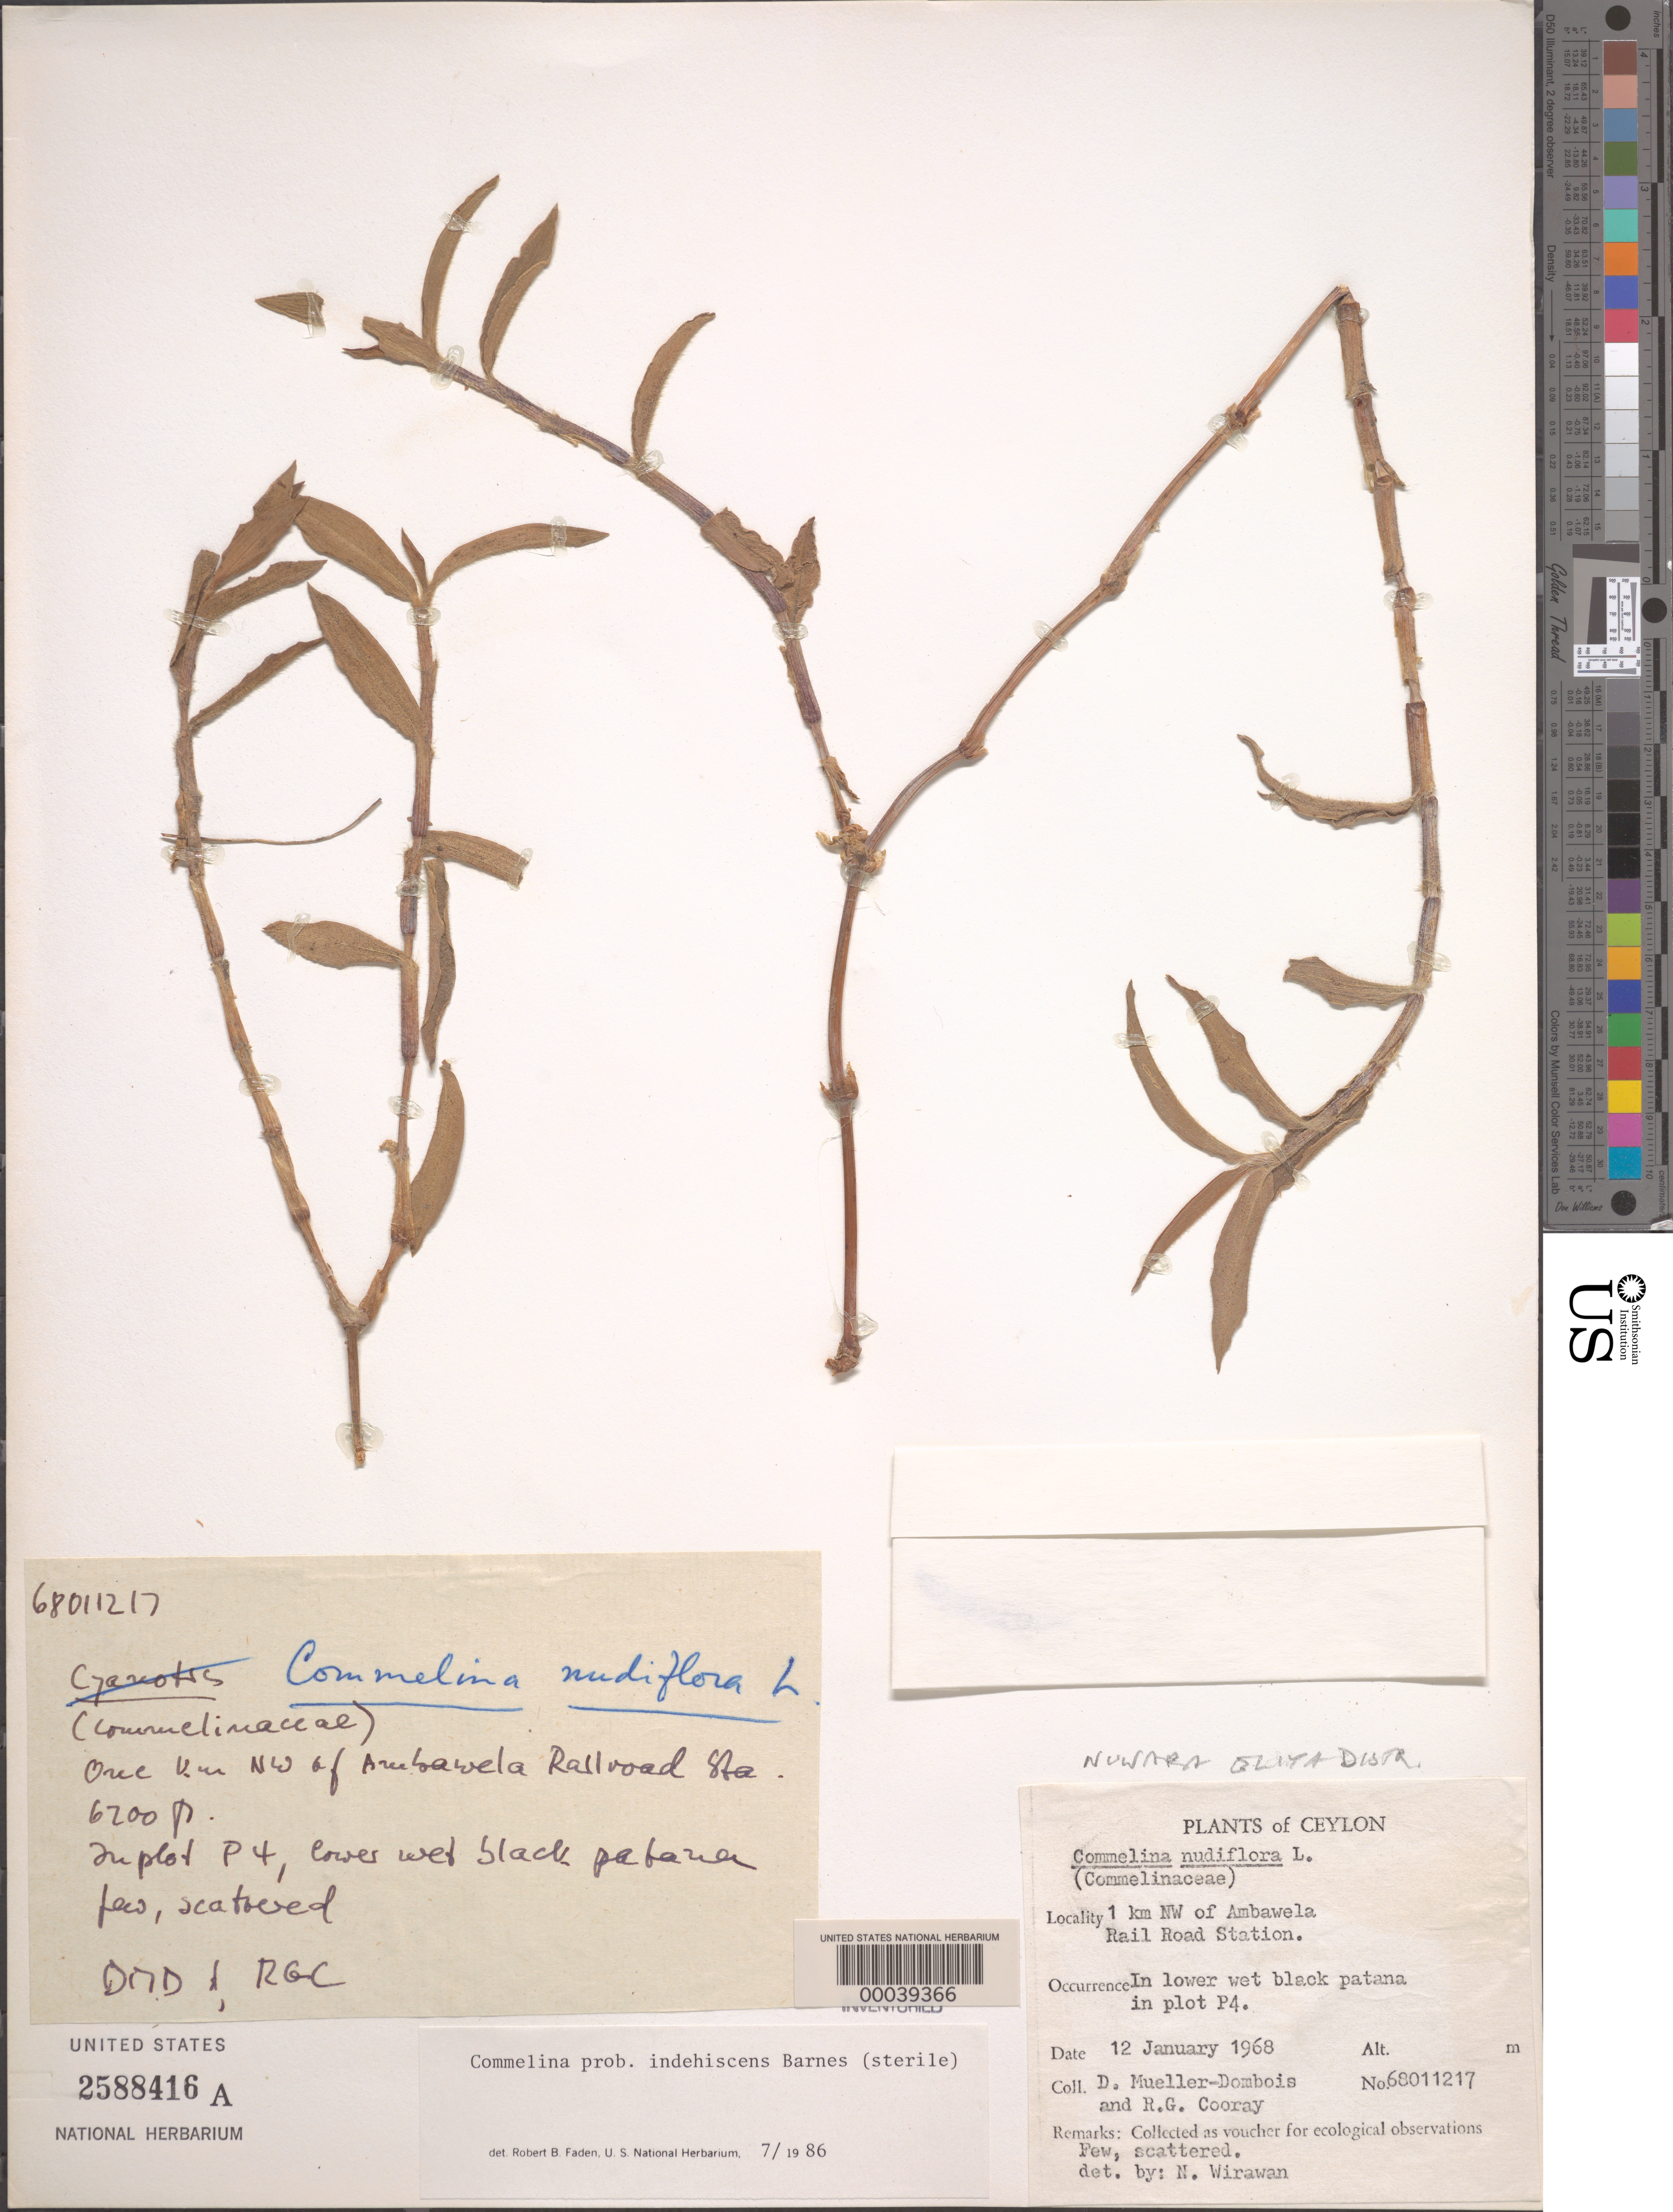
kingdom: Plantae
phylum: Tracheophyta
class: Liliopsida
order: Commelinales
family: Commelinaceae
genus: Commelina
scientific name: Commelina indehiscens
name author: E. Barnes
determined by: Faden, Robert B., (US), Smithsonian Institution - National Museum of Natural History (UNITED STATES)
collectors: D. Mueller-Dombois & R. Cooray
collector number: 68011217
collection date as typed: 12 Jan 1968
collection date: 1968-01-12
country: Sri Lanka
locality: Nw of ambawela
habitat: Wet black patana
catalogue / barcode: US 2588416A